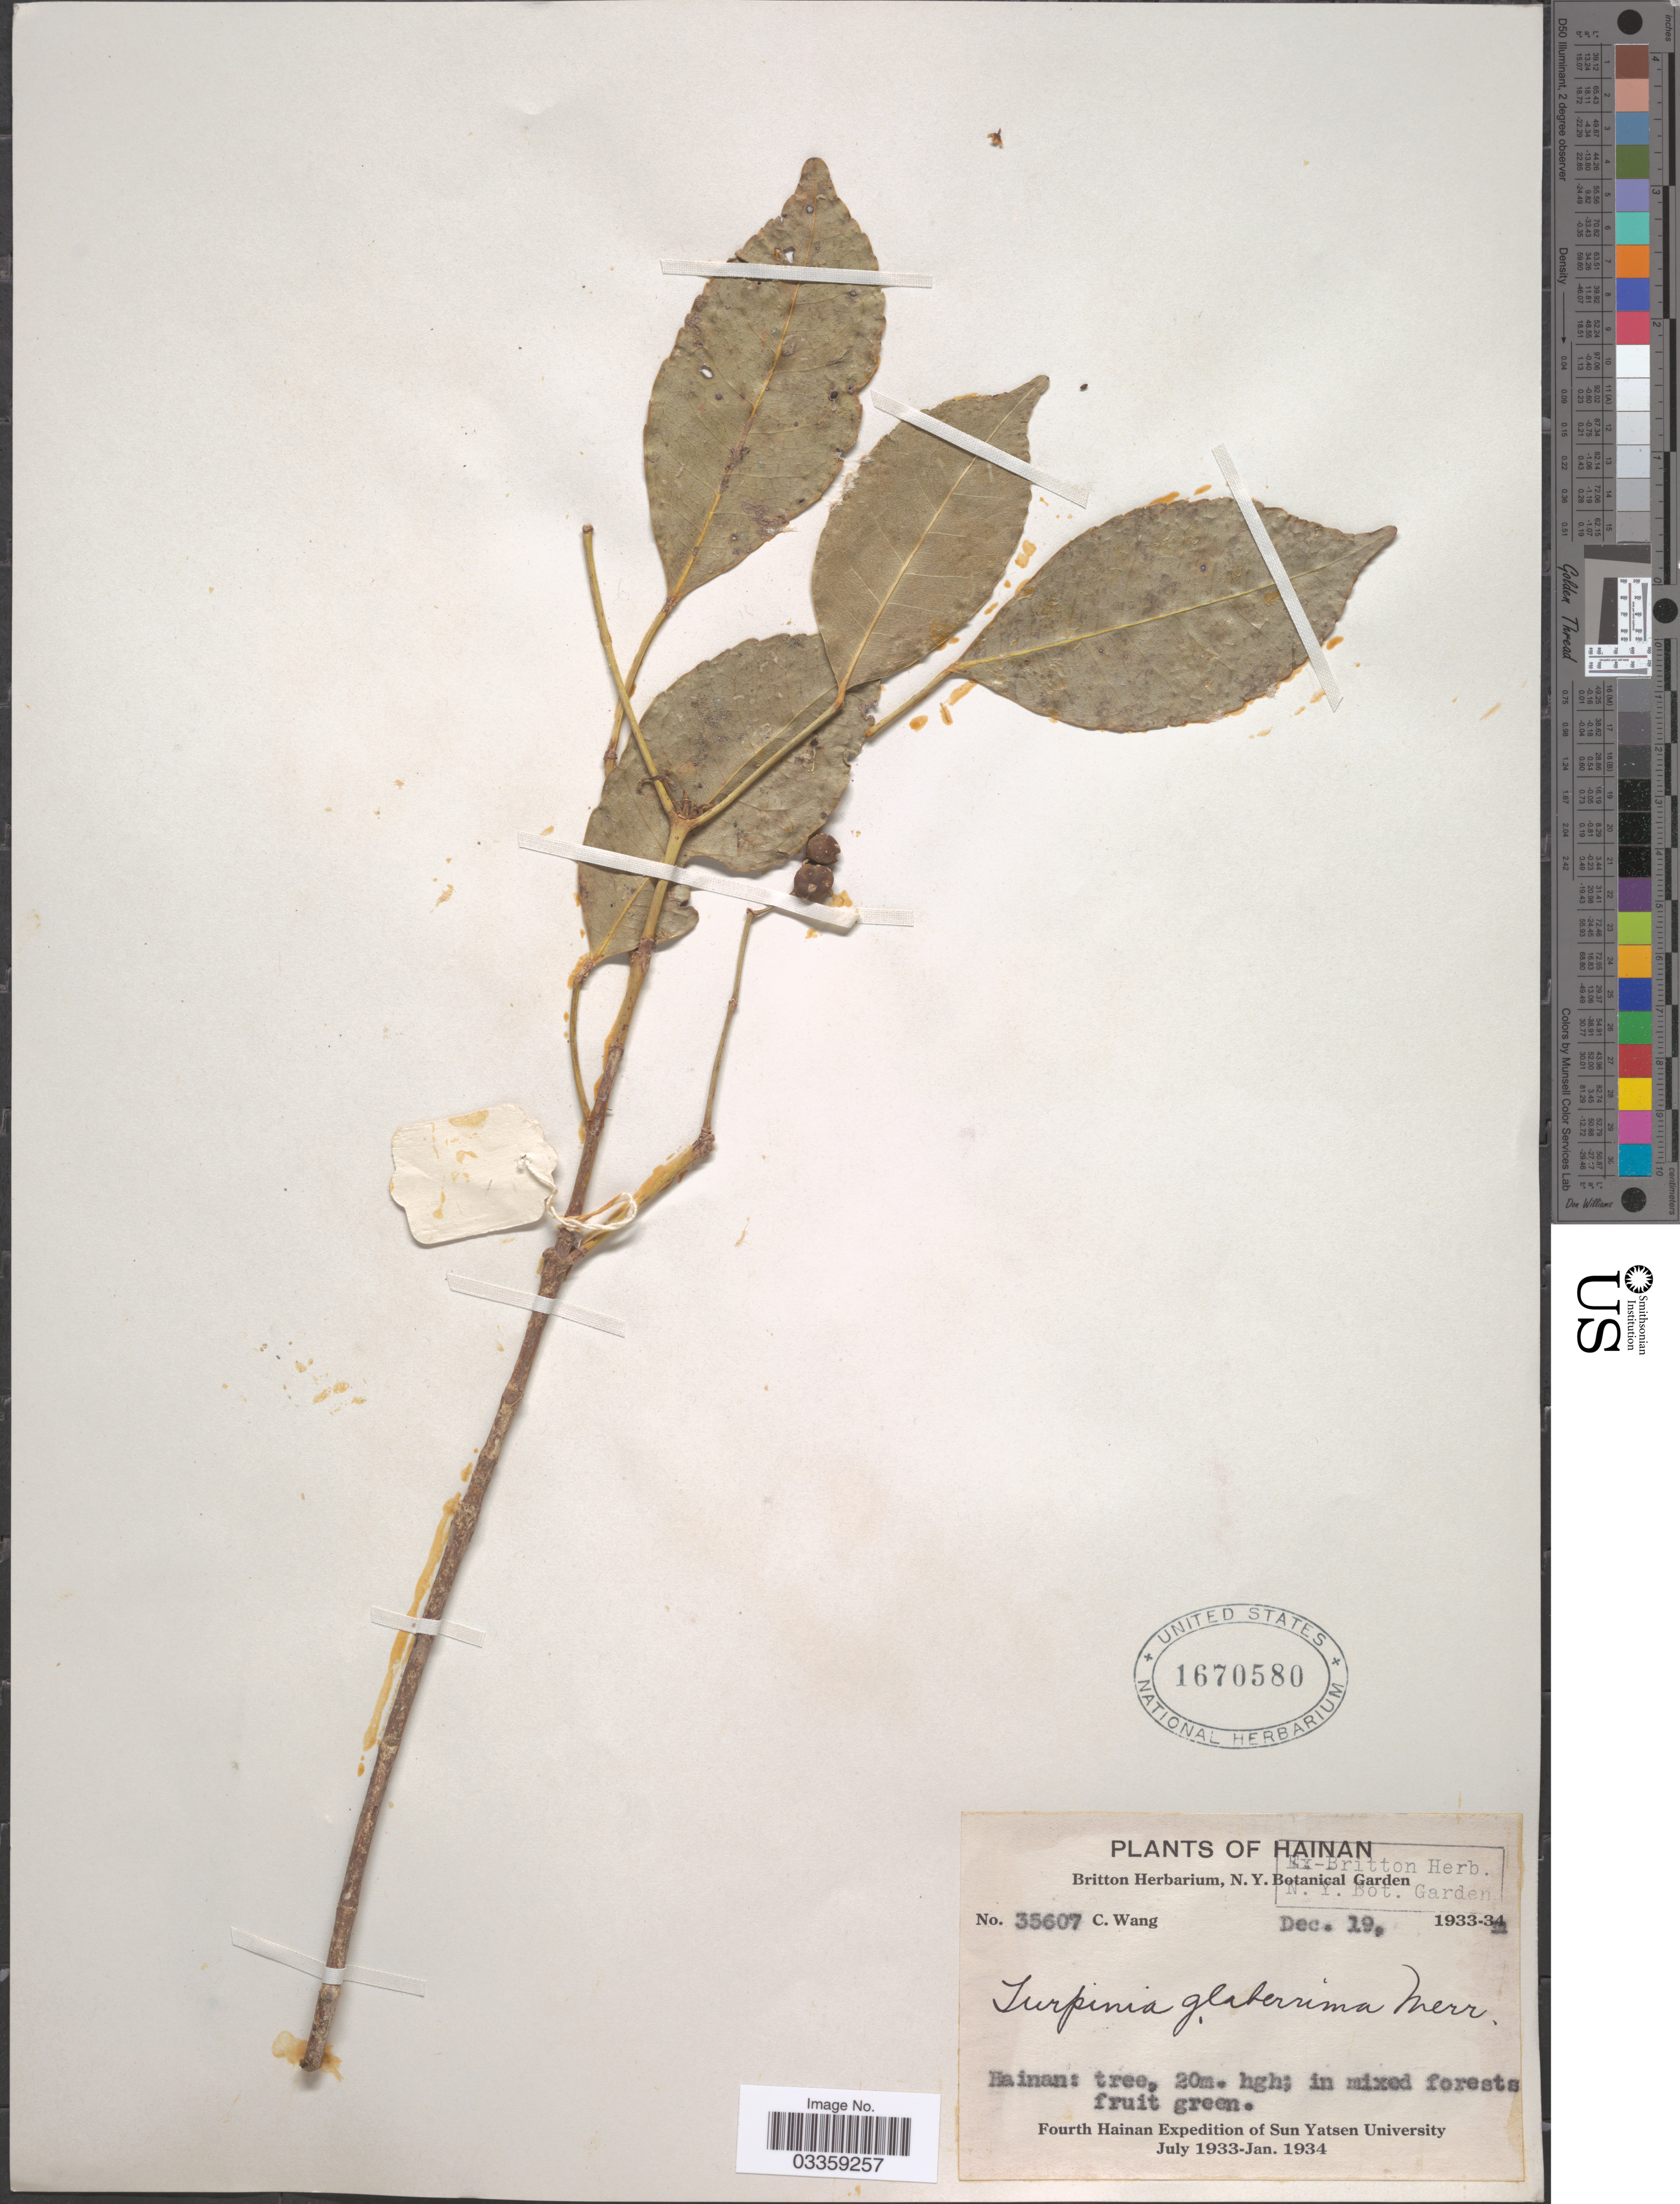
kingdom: Plantae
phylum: Tracheophyta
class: Magnoliopsida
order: Crossosomatales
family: Staphyleaceae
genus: Turpinia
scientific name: Turpinia glaberrima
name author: Merr.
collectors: C. Wang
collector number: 35607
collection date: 1933-12-19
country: China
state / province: Hainan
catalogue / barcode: US 1670580